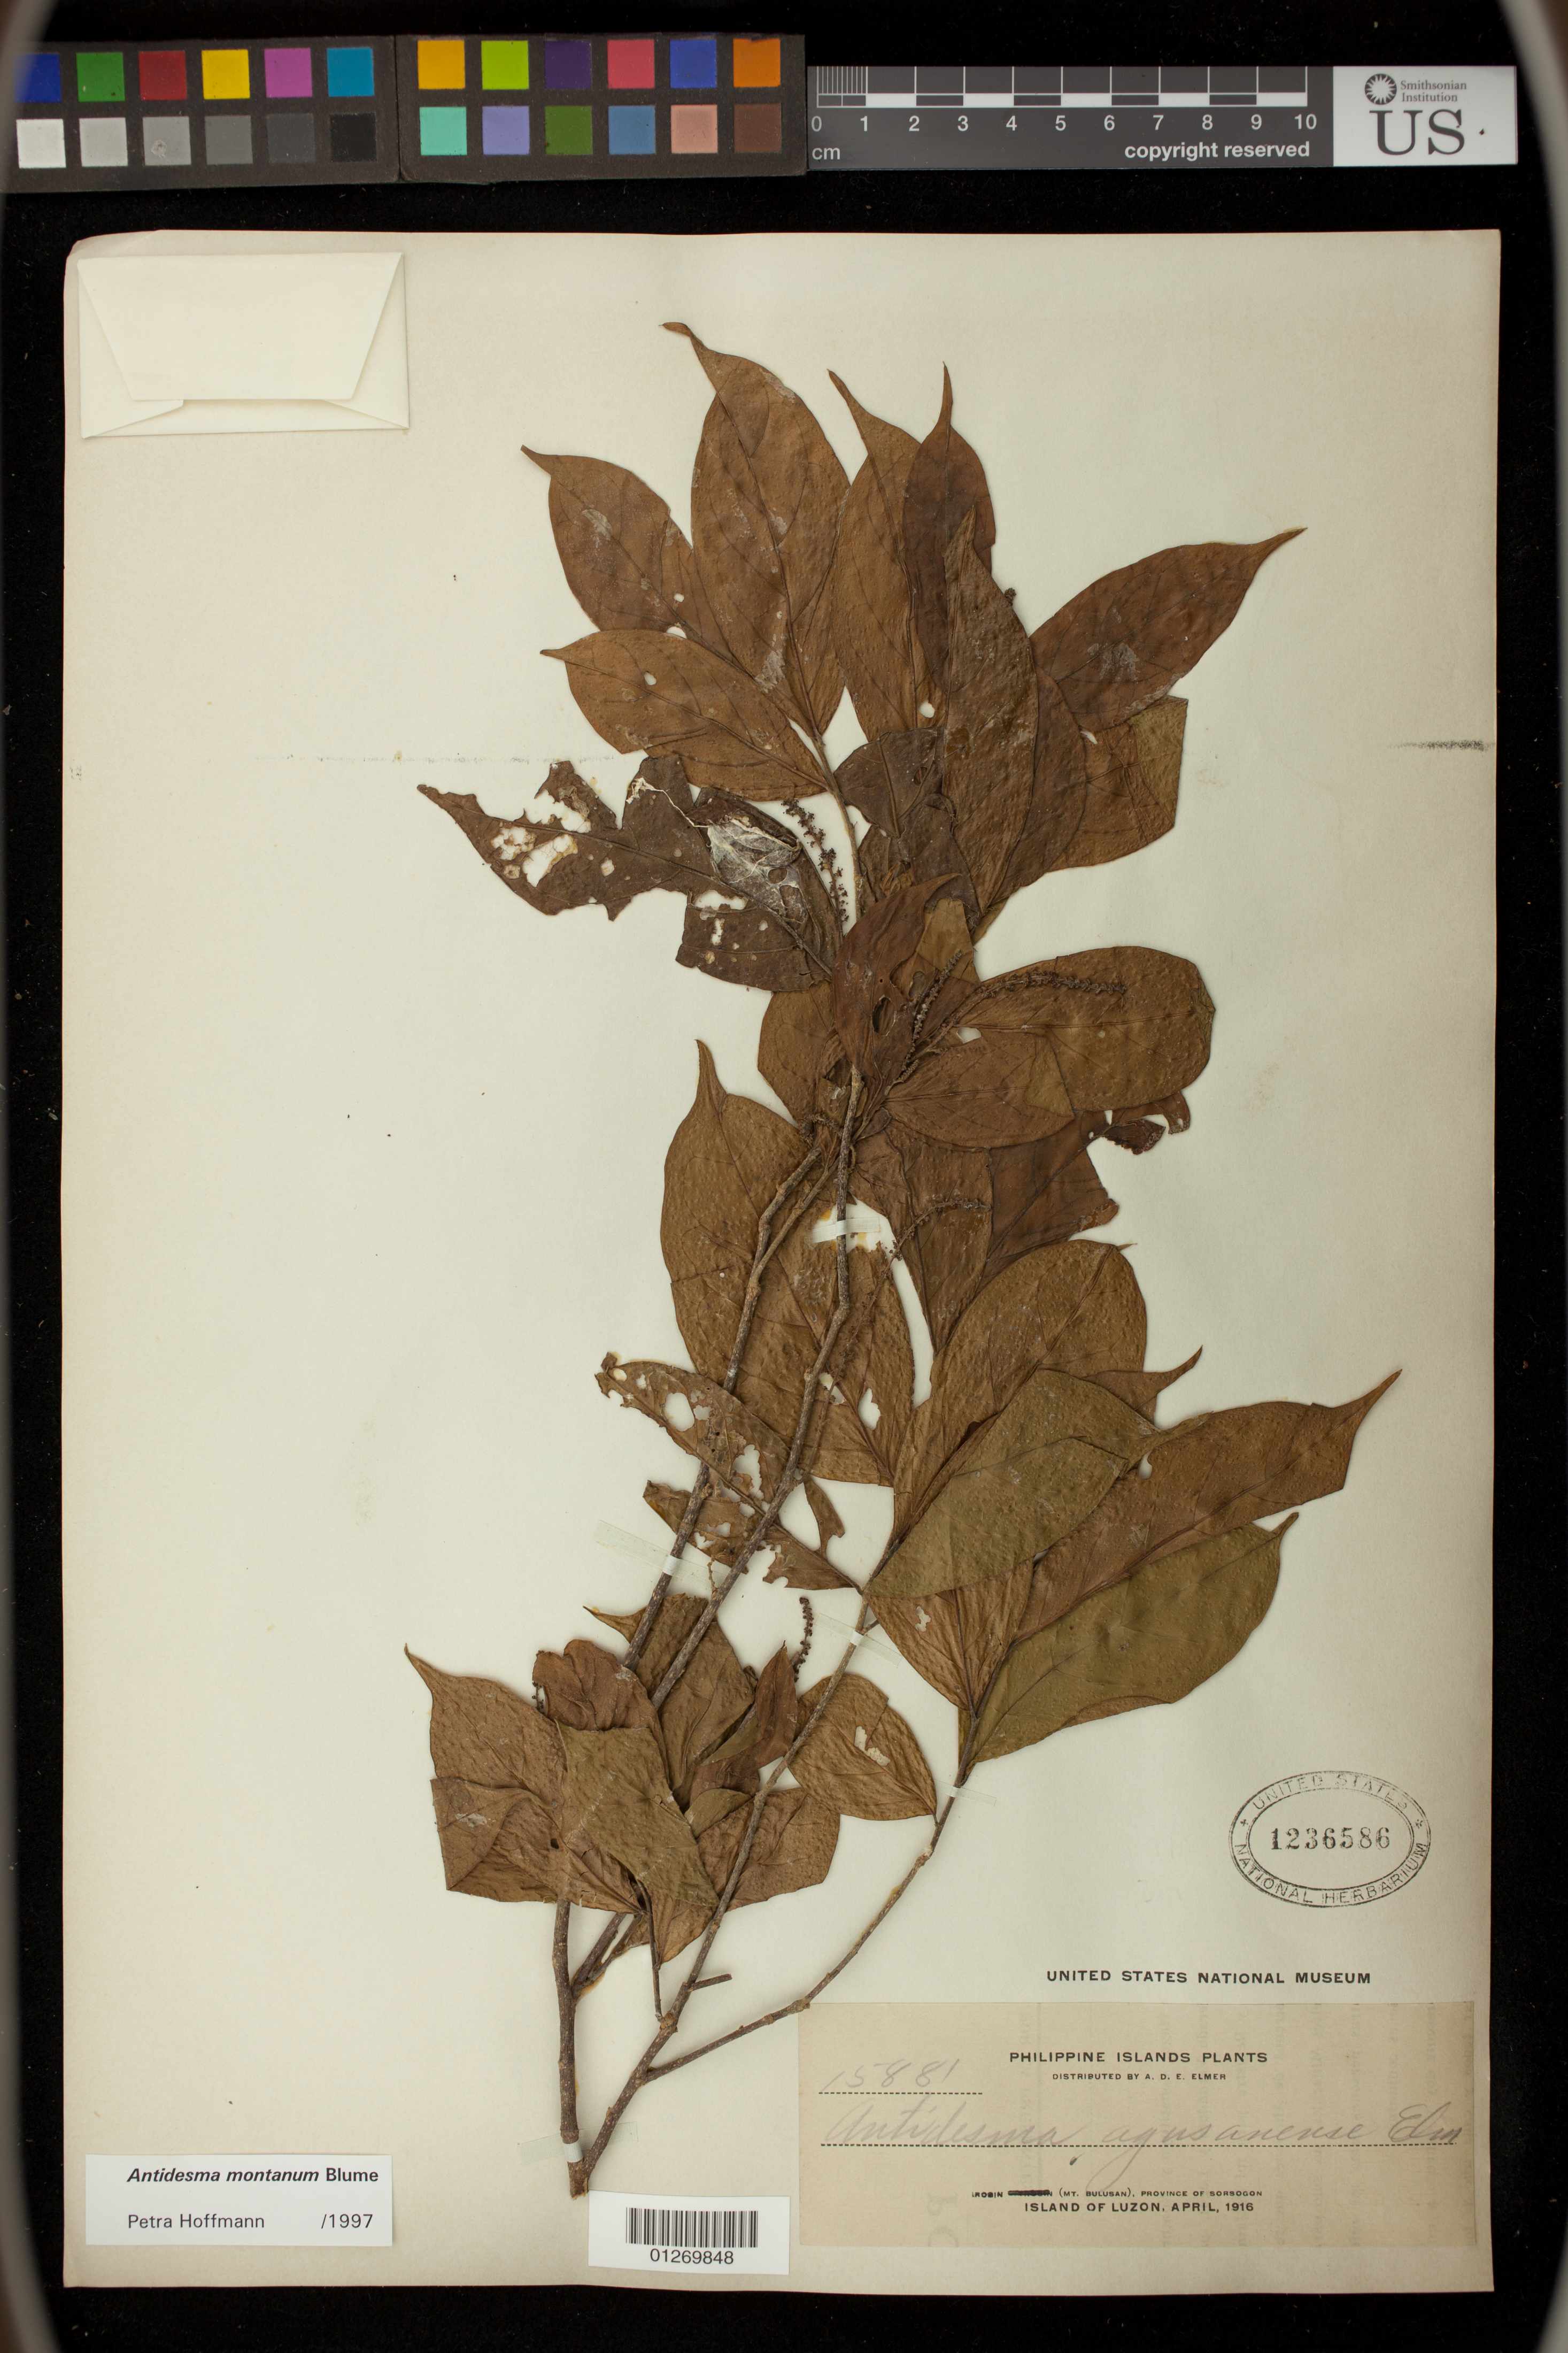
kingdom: Plantae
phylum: Tracheophyta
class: Magnoliopsida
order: Malpighiales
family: Phyllanthaceae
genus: Antidesma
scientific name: Antidesma montanum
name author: Blume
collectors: A. D. E. Elmer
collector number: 15881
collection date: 1916-04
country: Philippines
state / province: Bicol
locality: Irosin (Mt. Bulusan), Province of Sorsogon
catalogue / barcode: US 1236586